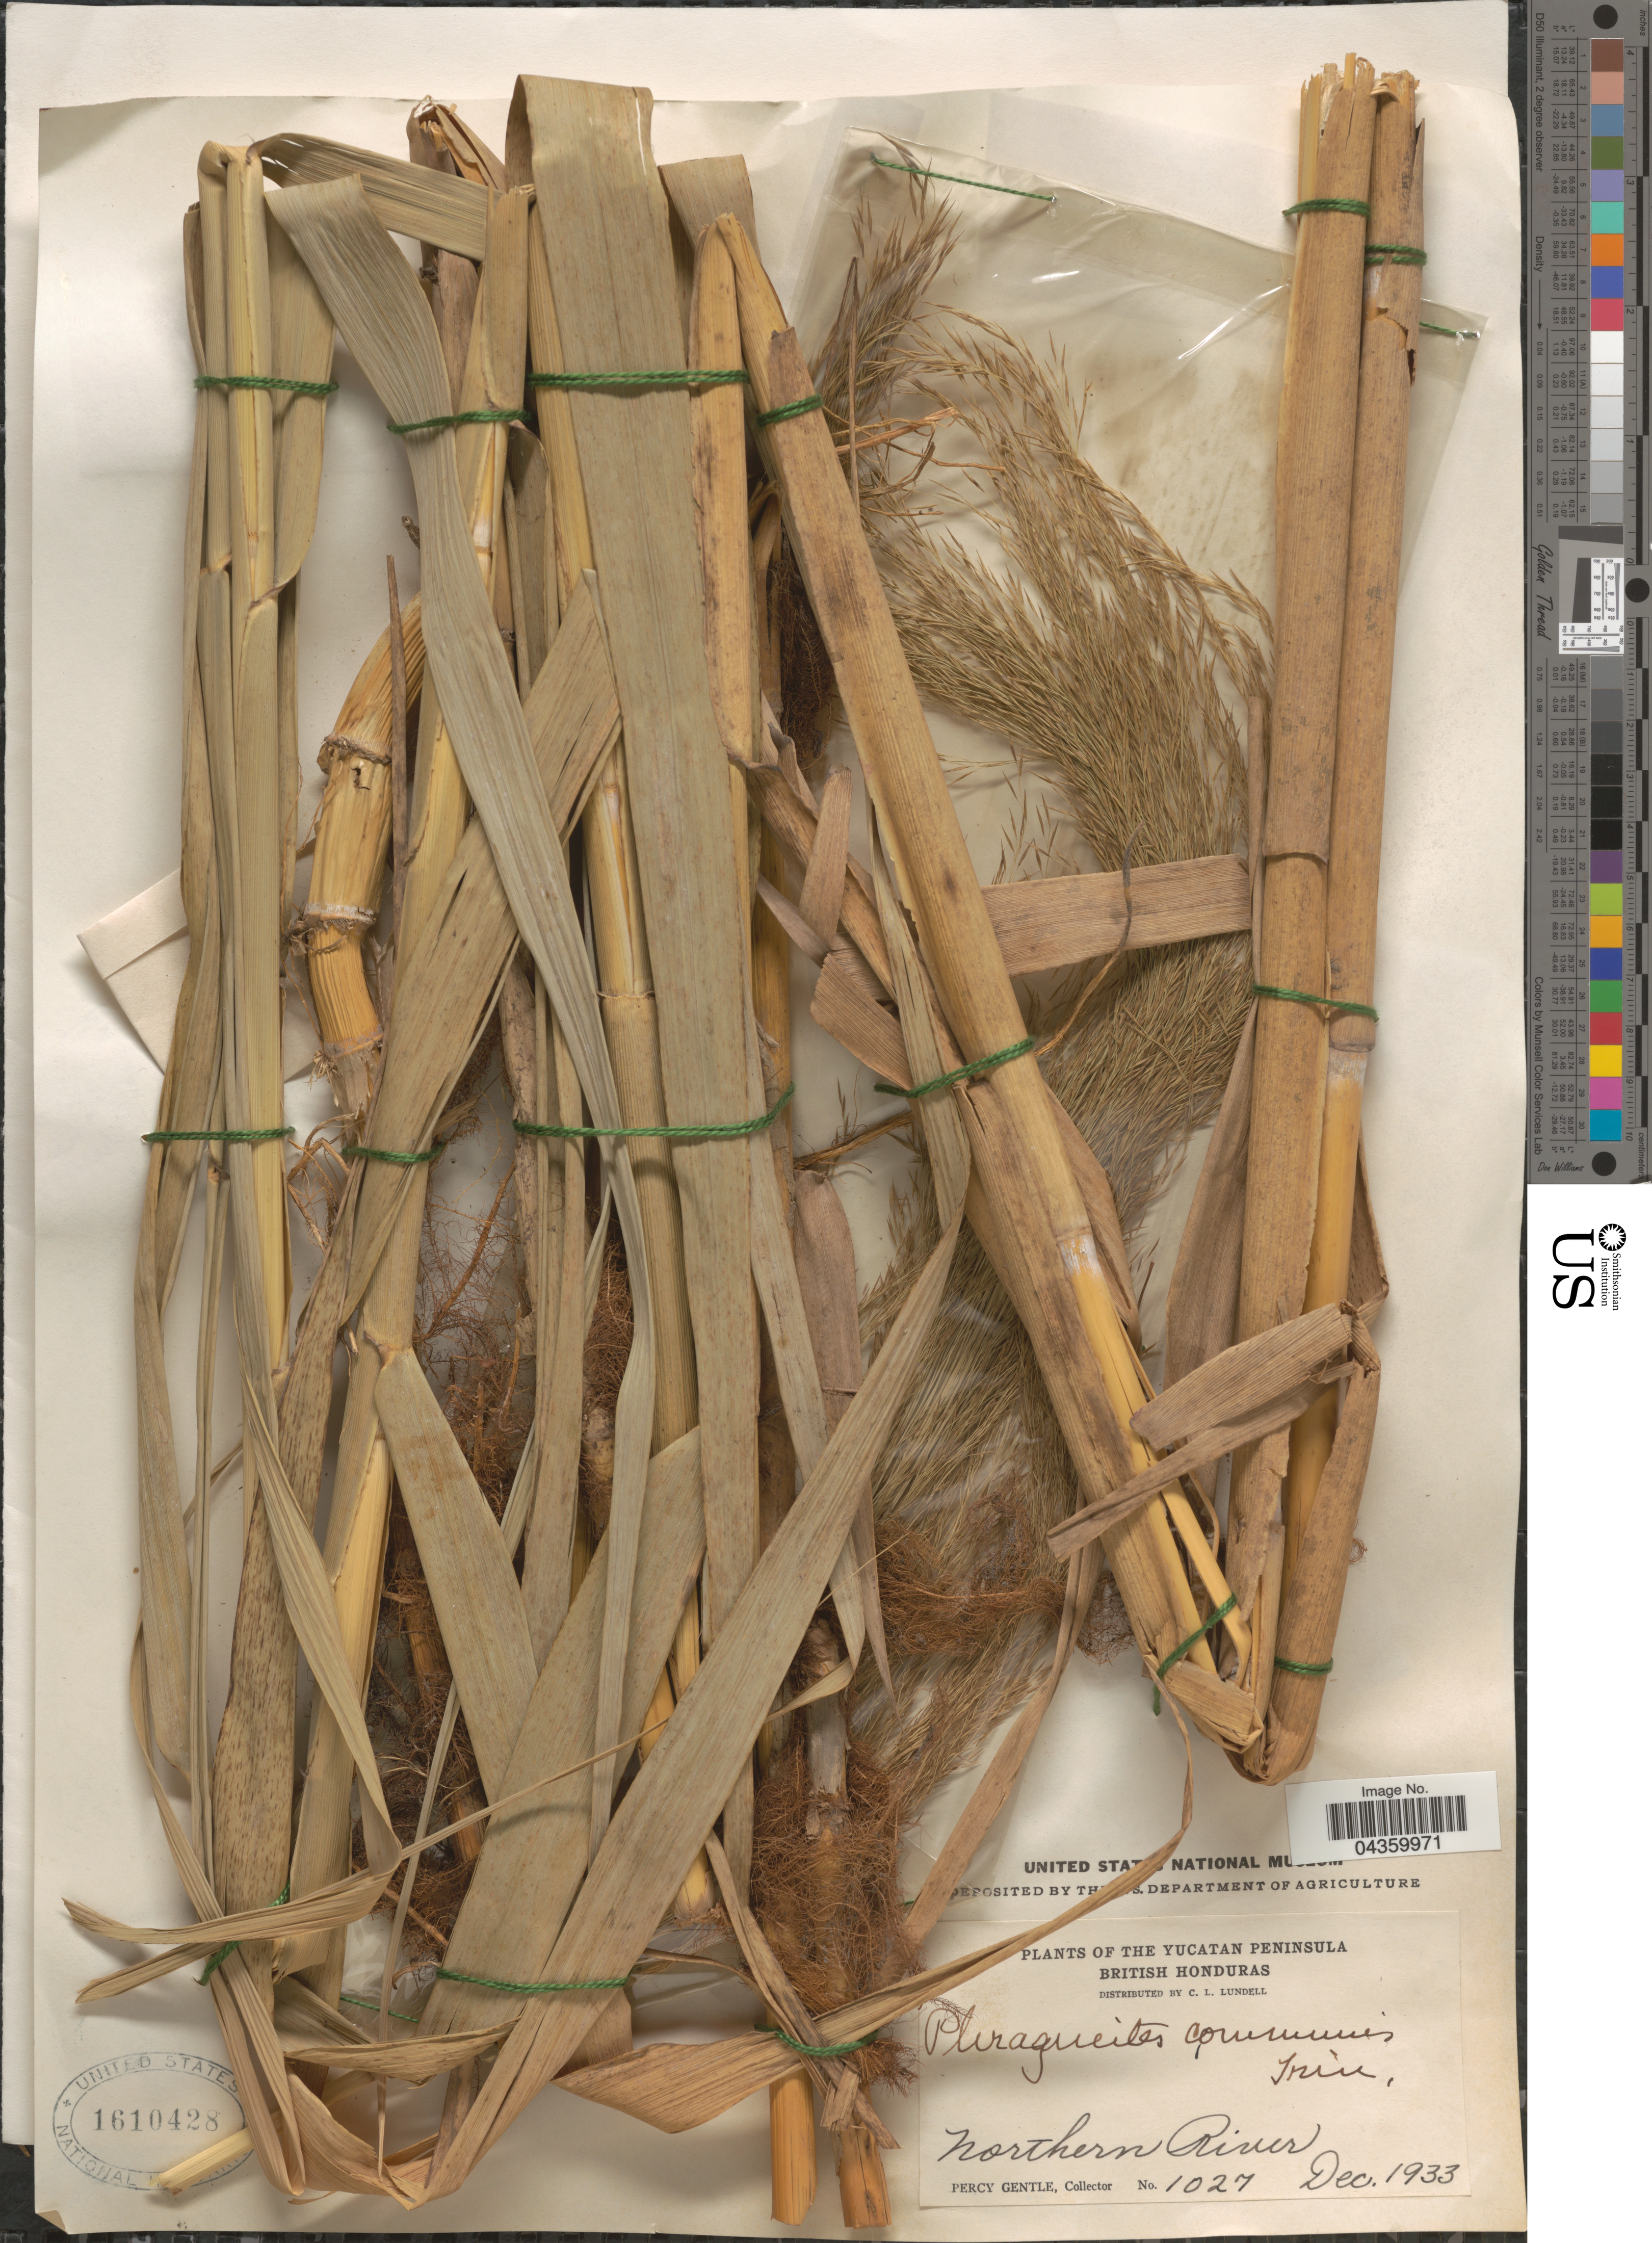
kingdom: Plantae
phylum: Tracheophyta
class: Liliopsida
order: Poales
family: Poaceae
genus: Phragmites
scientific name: Phragmites australis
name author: (Cav.) Trin. ex Steud.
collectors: P. H. Gentle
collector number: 1027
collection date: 1933-12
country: Belize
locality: Yucatan Peninsula. British Honduras. Northern River.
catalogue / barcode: US 1610428